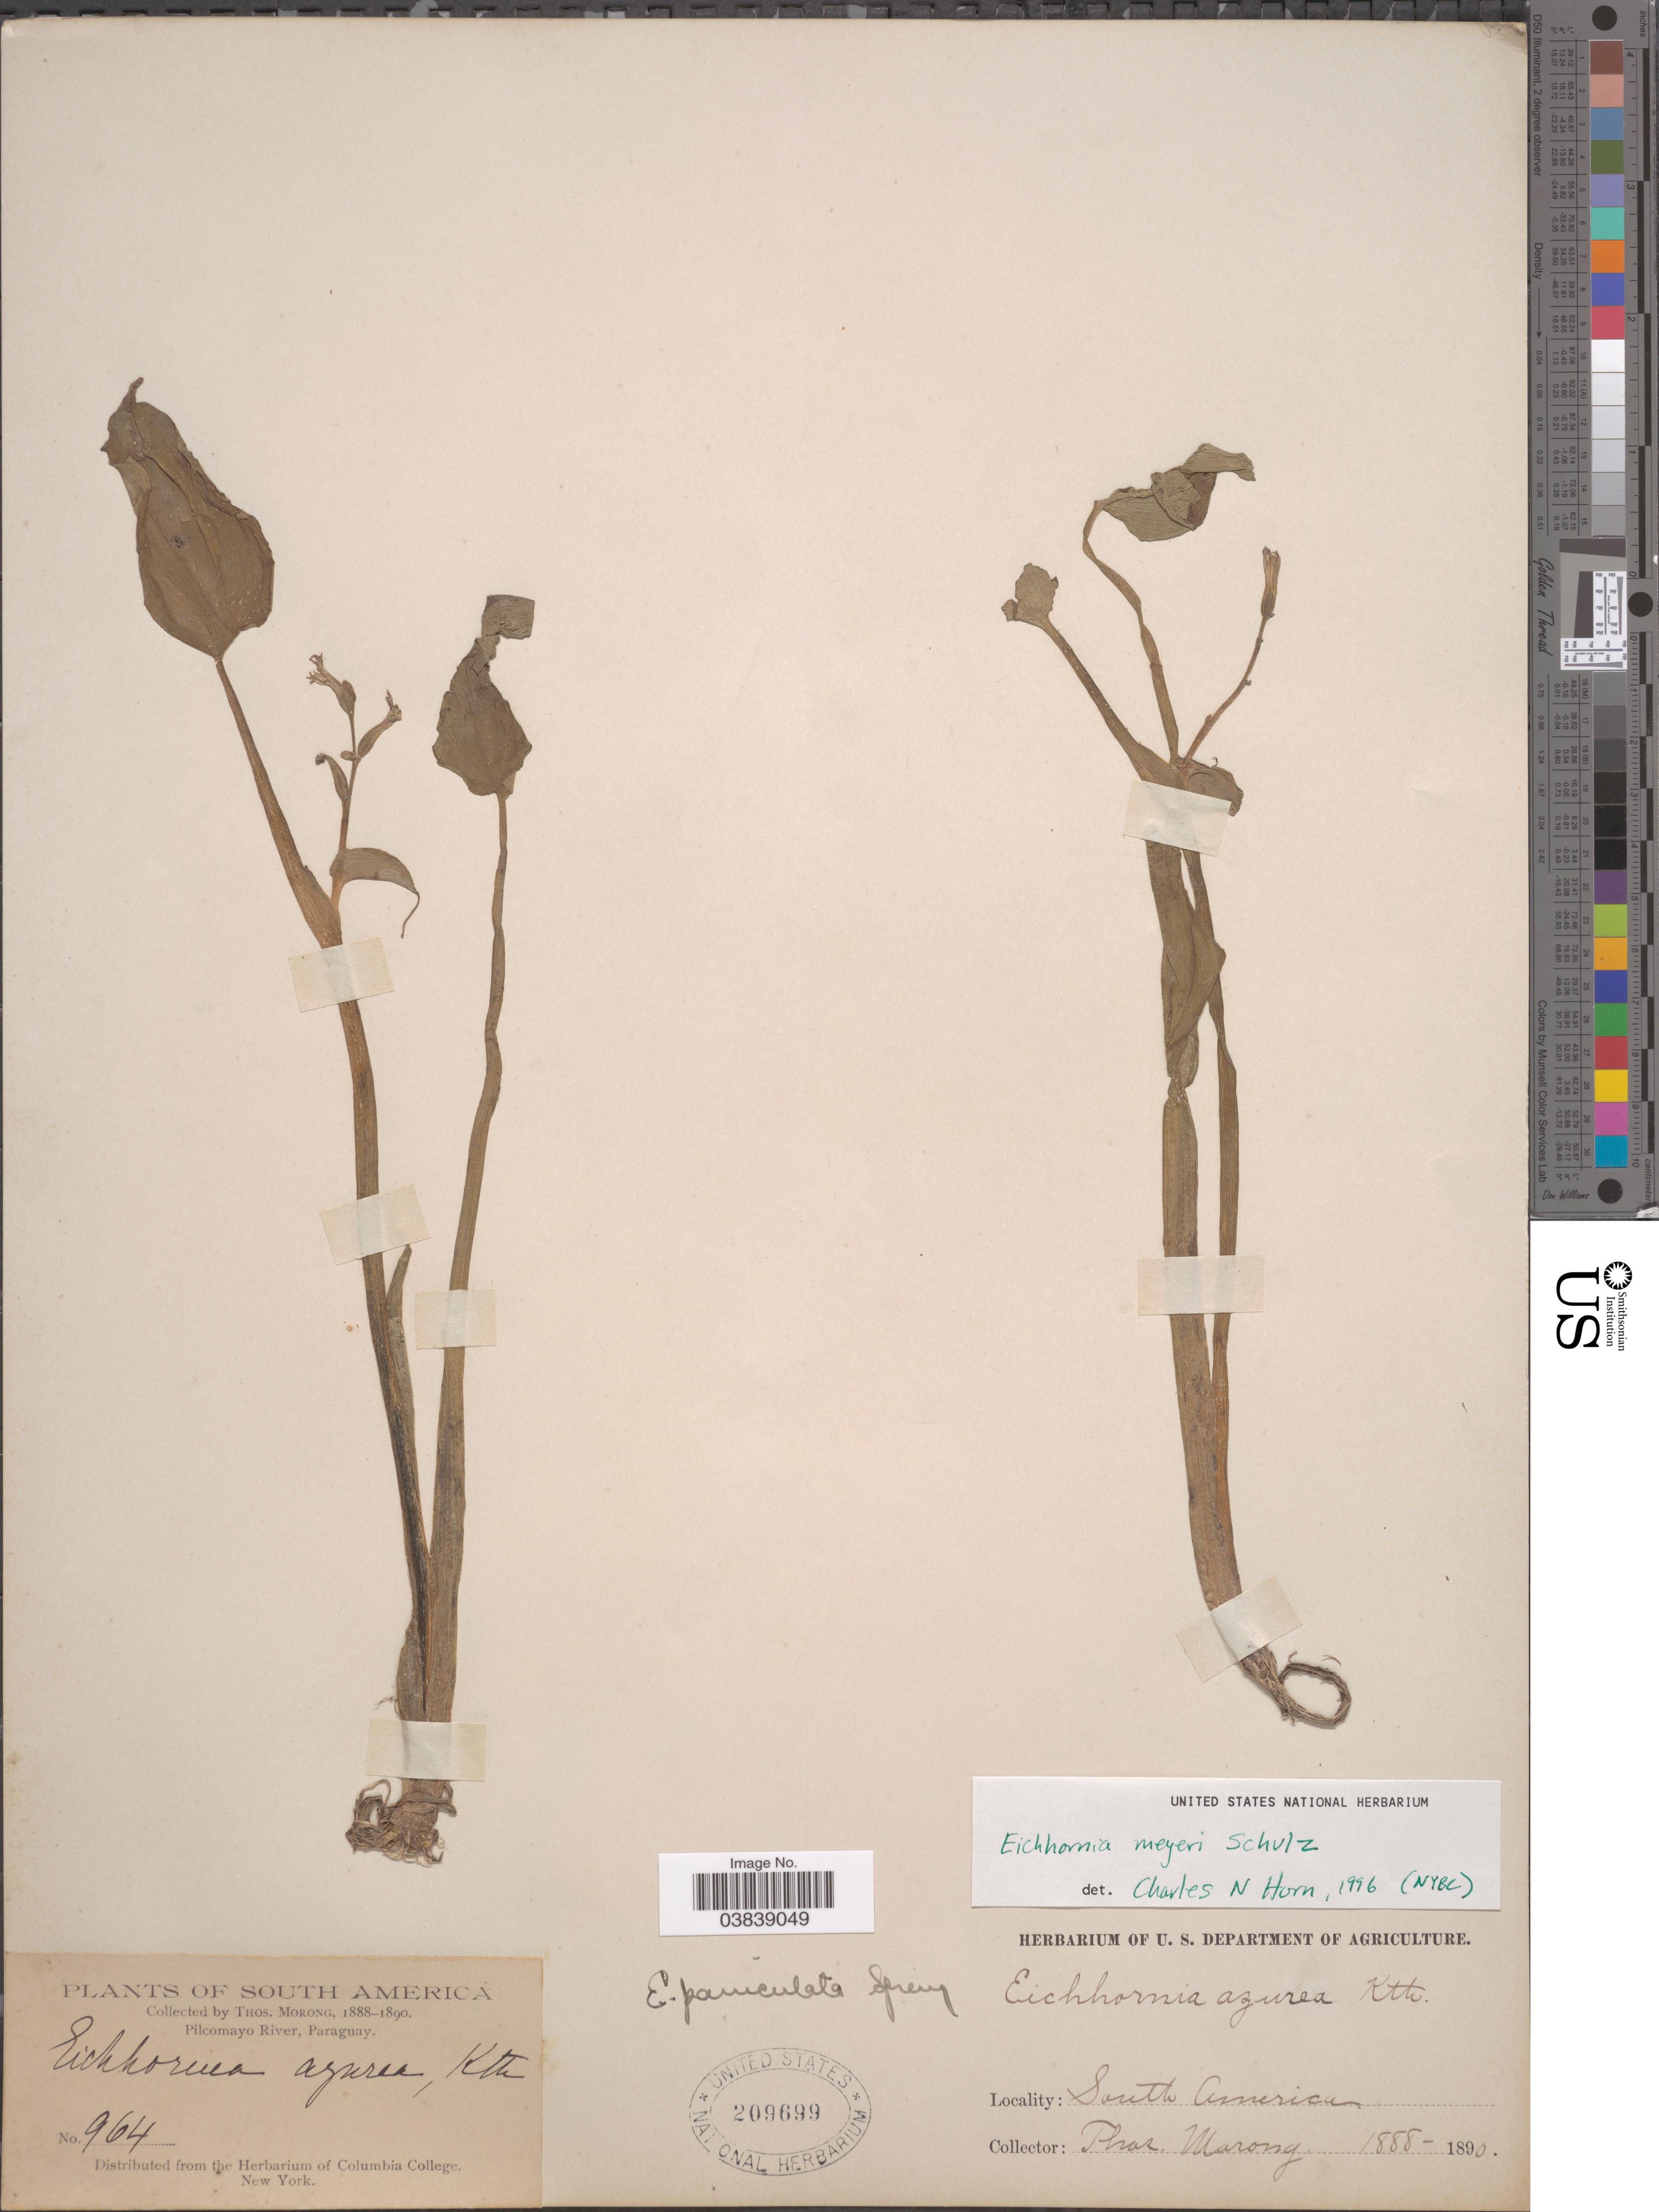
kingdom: Plantae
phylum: Tracheophyta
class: Liliopsida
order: Commelinales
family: Pontederiaceae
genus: Eichhornia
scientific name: Eichhornia meyeri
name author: A.G. Schulz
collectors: ex herb. T. Morong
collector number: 964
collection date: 1888/1890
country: Paraguay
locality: Pilcomayo River.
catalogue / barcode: US 209699